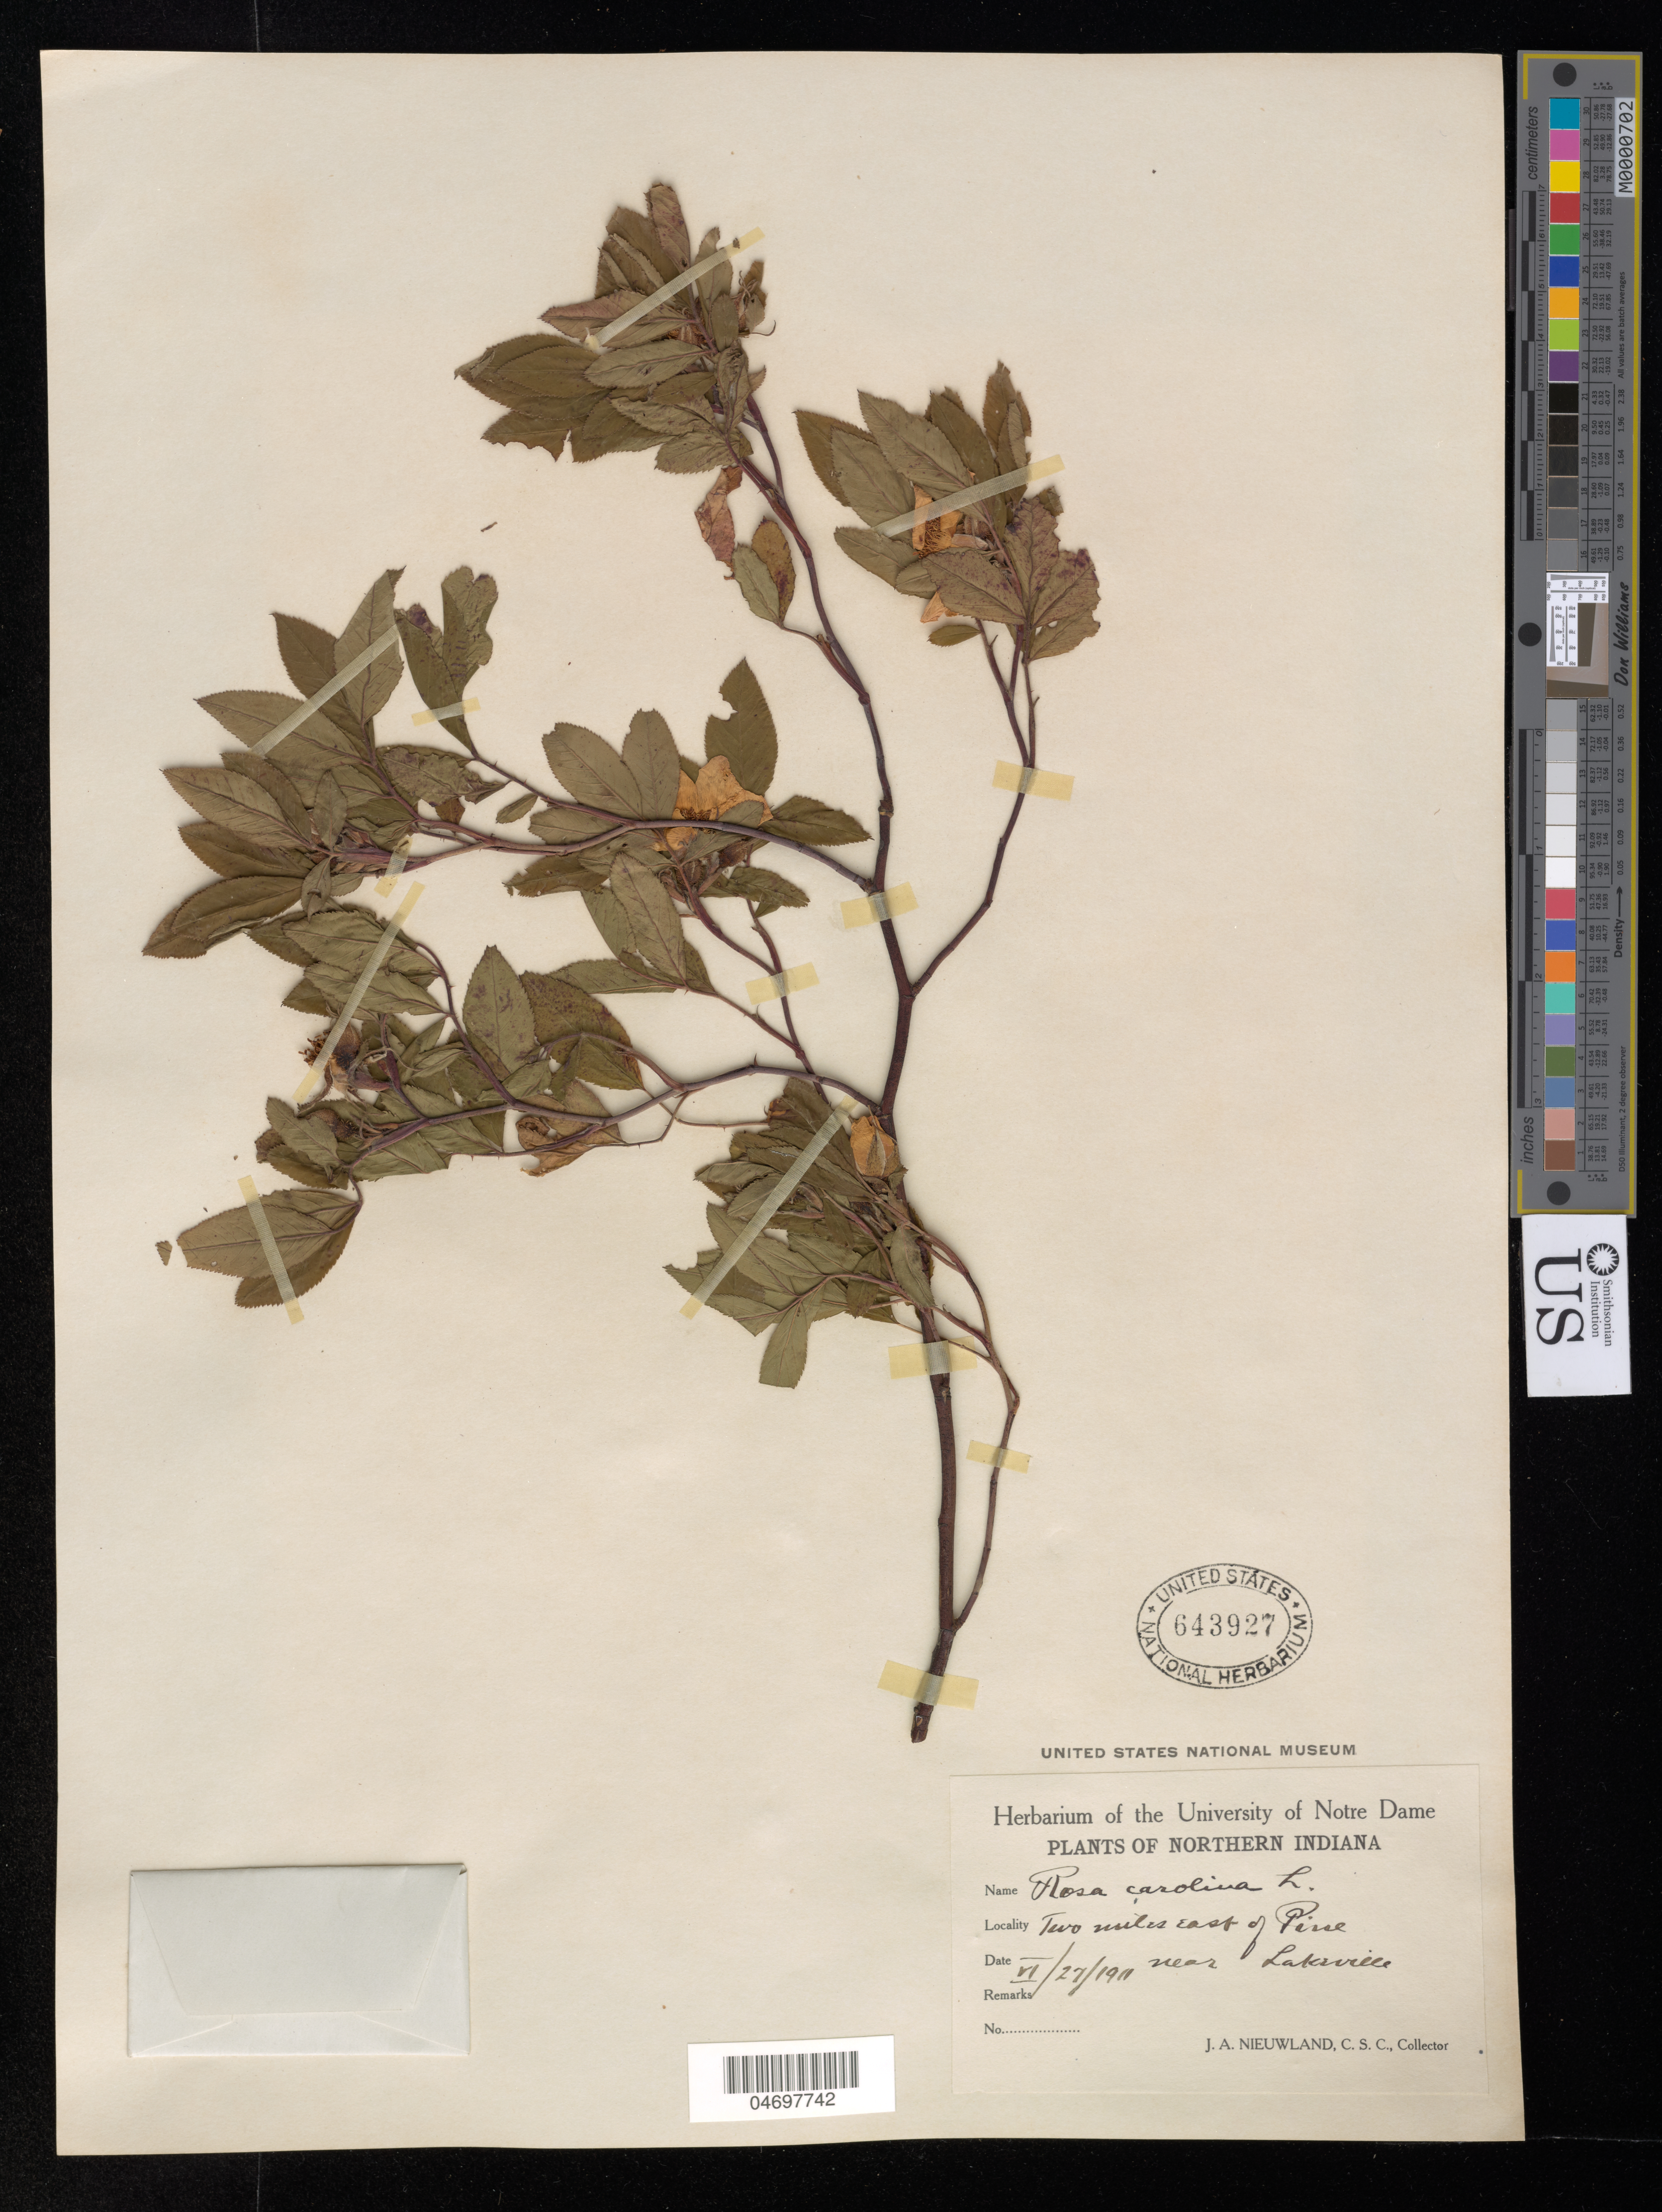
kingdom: Plantae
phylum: Tracheophyta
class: Magnoliopsida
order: Rosales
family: Rosaceae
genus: Rosa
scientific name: Rosa carolina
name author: L.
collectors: J. A. Nieuwland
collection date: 1911-06-27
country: United States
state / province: Indiana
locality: Two miles E of Pine near Lakeville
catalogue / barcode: US 643927